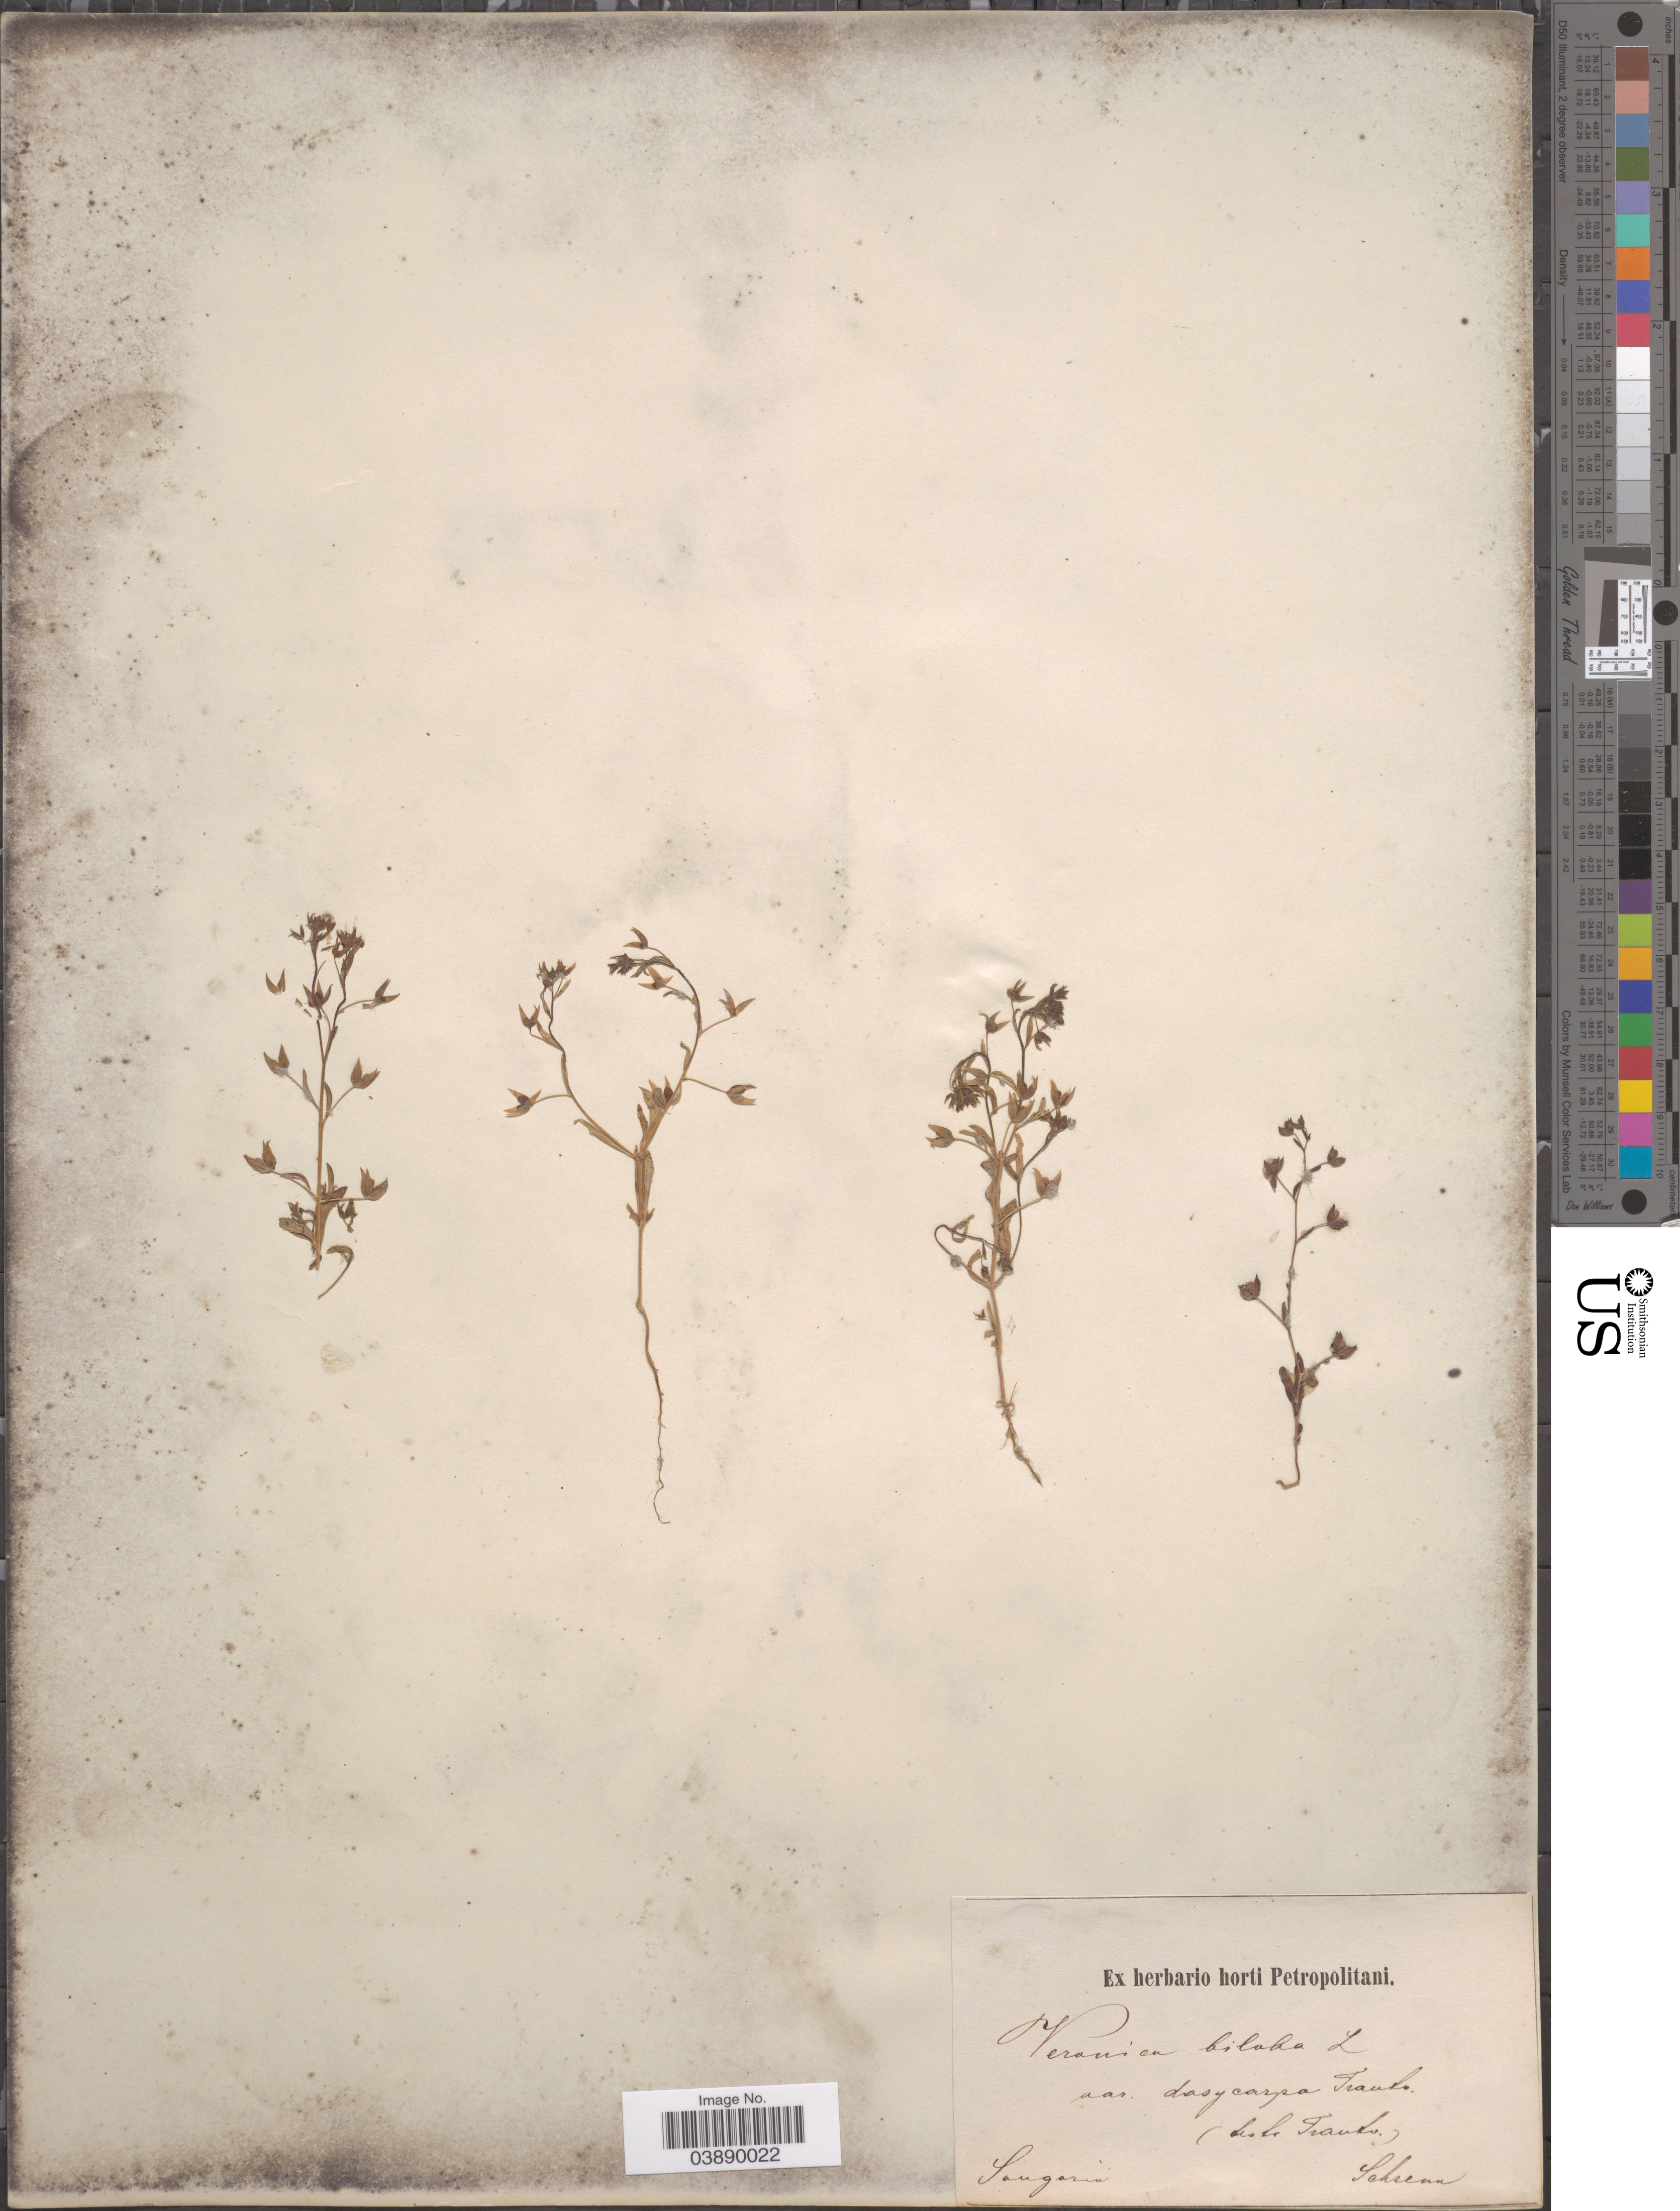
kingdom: Plantae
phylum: Tracheophyta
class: Magnoliopsida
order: Lamiales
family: Plantaginaceae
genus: Veronica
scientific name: Veronica biloba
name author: Schreb. ex L.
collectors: A.G. Schrenk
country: Kazakhstan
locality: Songaria.